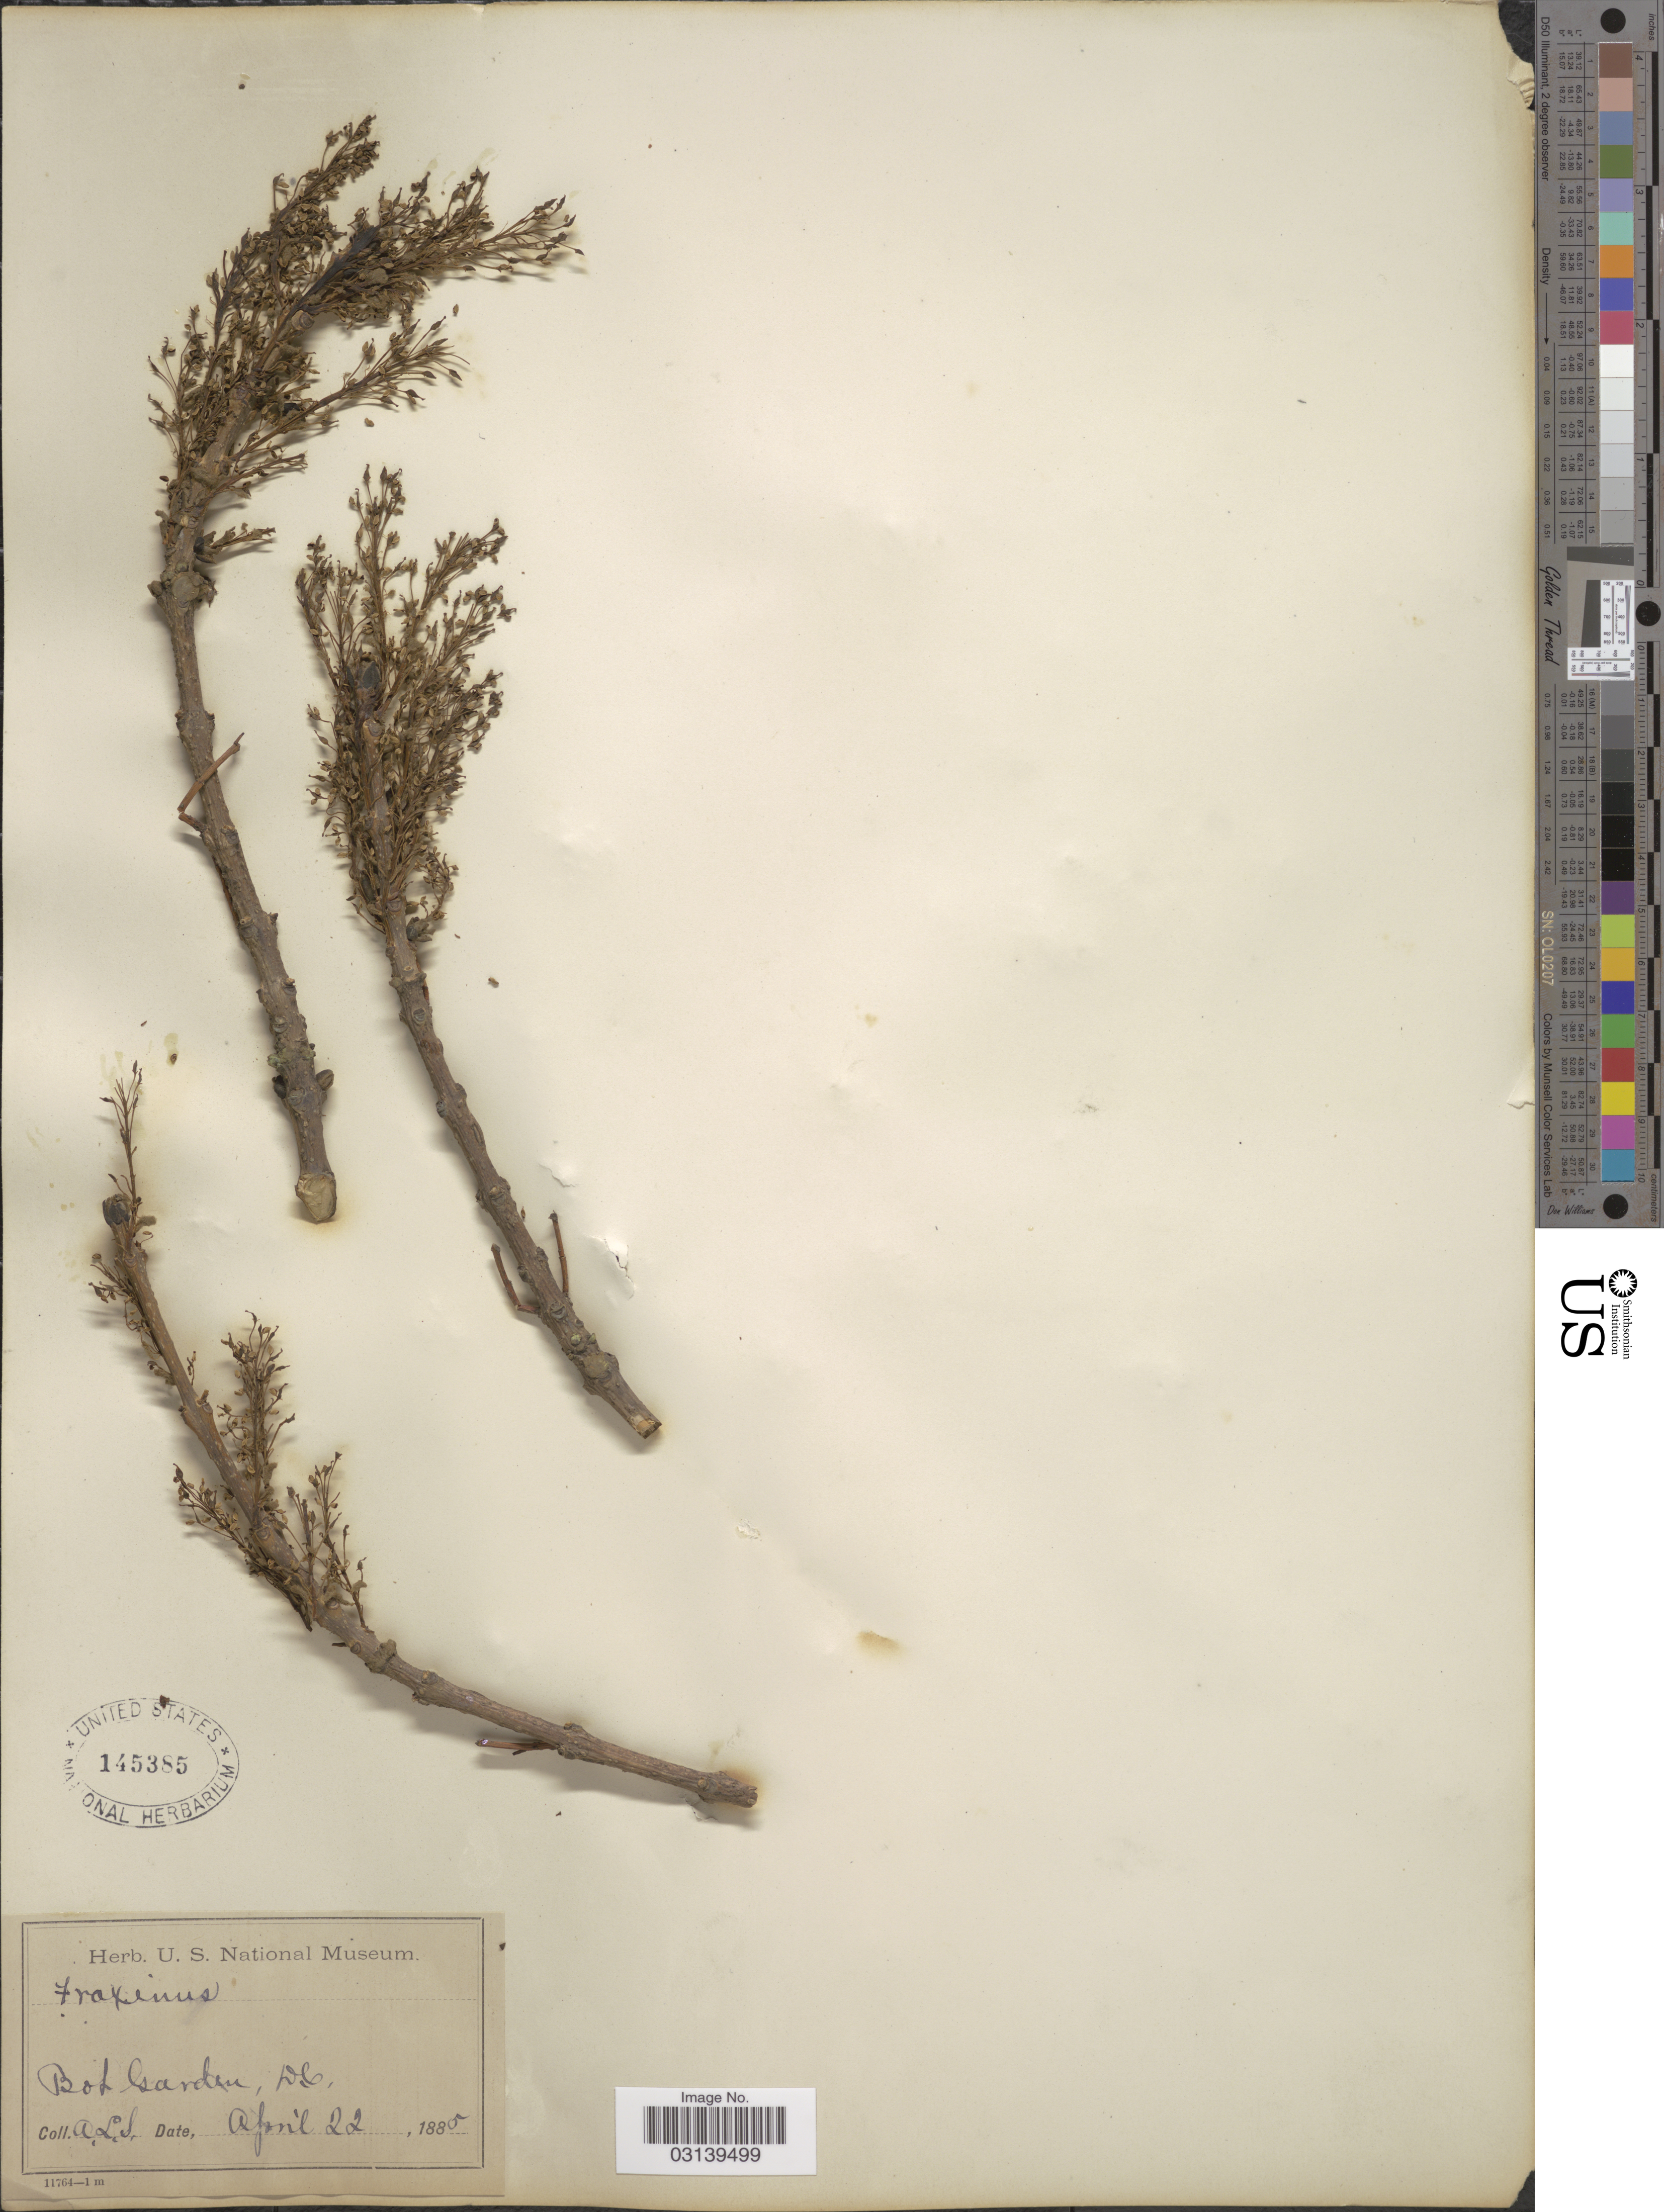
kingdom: Plantae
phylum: Tracheophyta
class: Magnoliopsida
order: Lamiales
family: Oleaceae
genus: Fraxinus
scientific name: Fraxinus sp.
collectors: A. L. S.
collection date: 1885-04-22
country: United States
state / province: District of Columbia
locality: Bot. Garden, D.C.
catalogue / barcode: US 145385